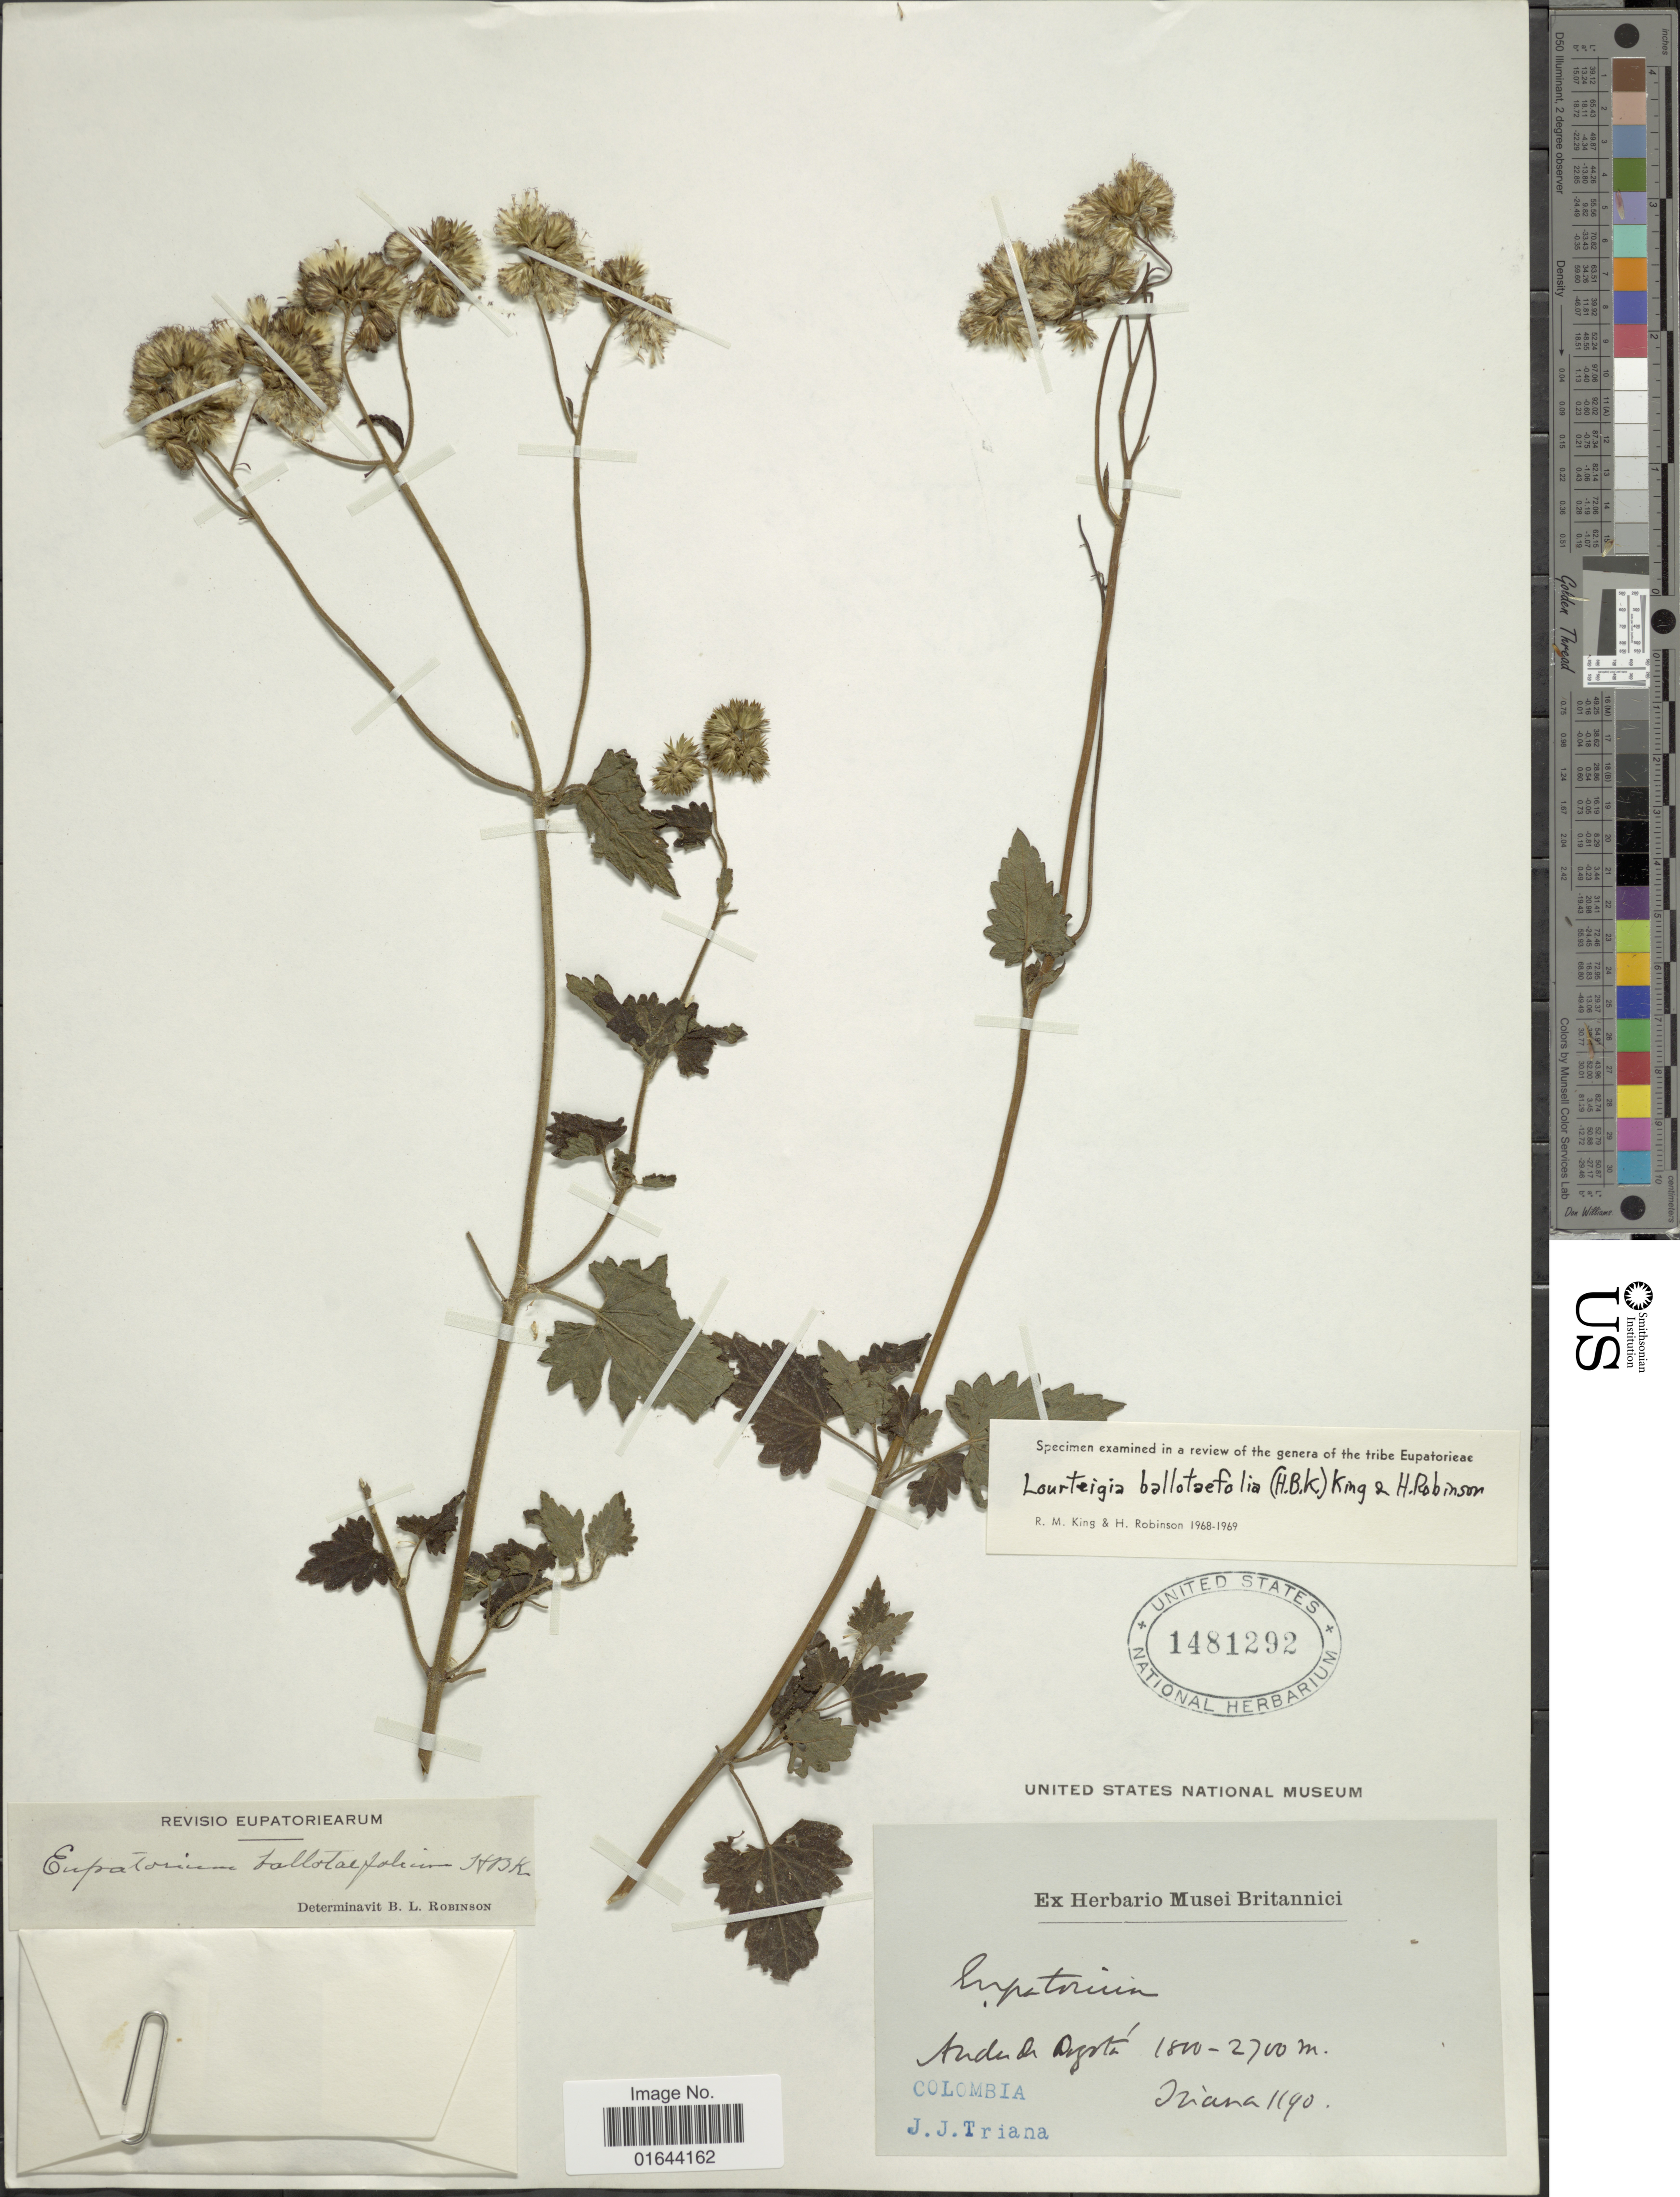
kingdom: Plantae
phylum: Tracheophyta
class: Magnoliopsida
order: Asterales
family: Asteraceae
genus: Lourteigia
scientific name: Lourteigia ballotaefolia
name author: (Kunth) R.M. King & H. Rob.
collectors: J. J. Triana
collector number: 1190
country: Colombia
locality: Colombia, Andes de Bogota.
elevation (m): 1800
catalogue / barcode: US 1481292